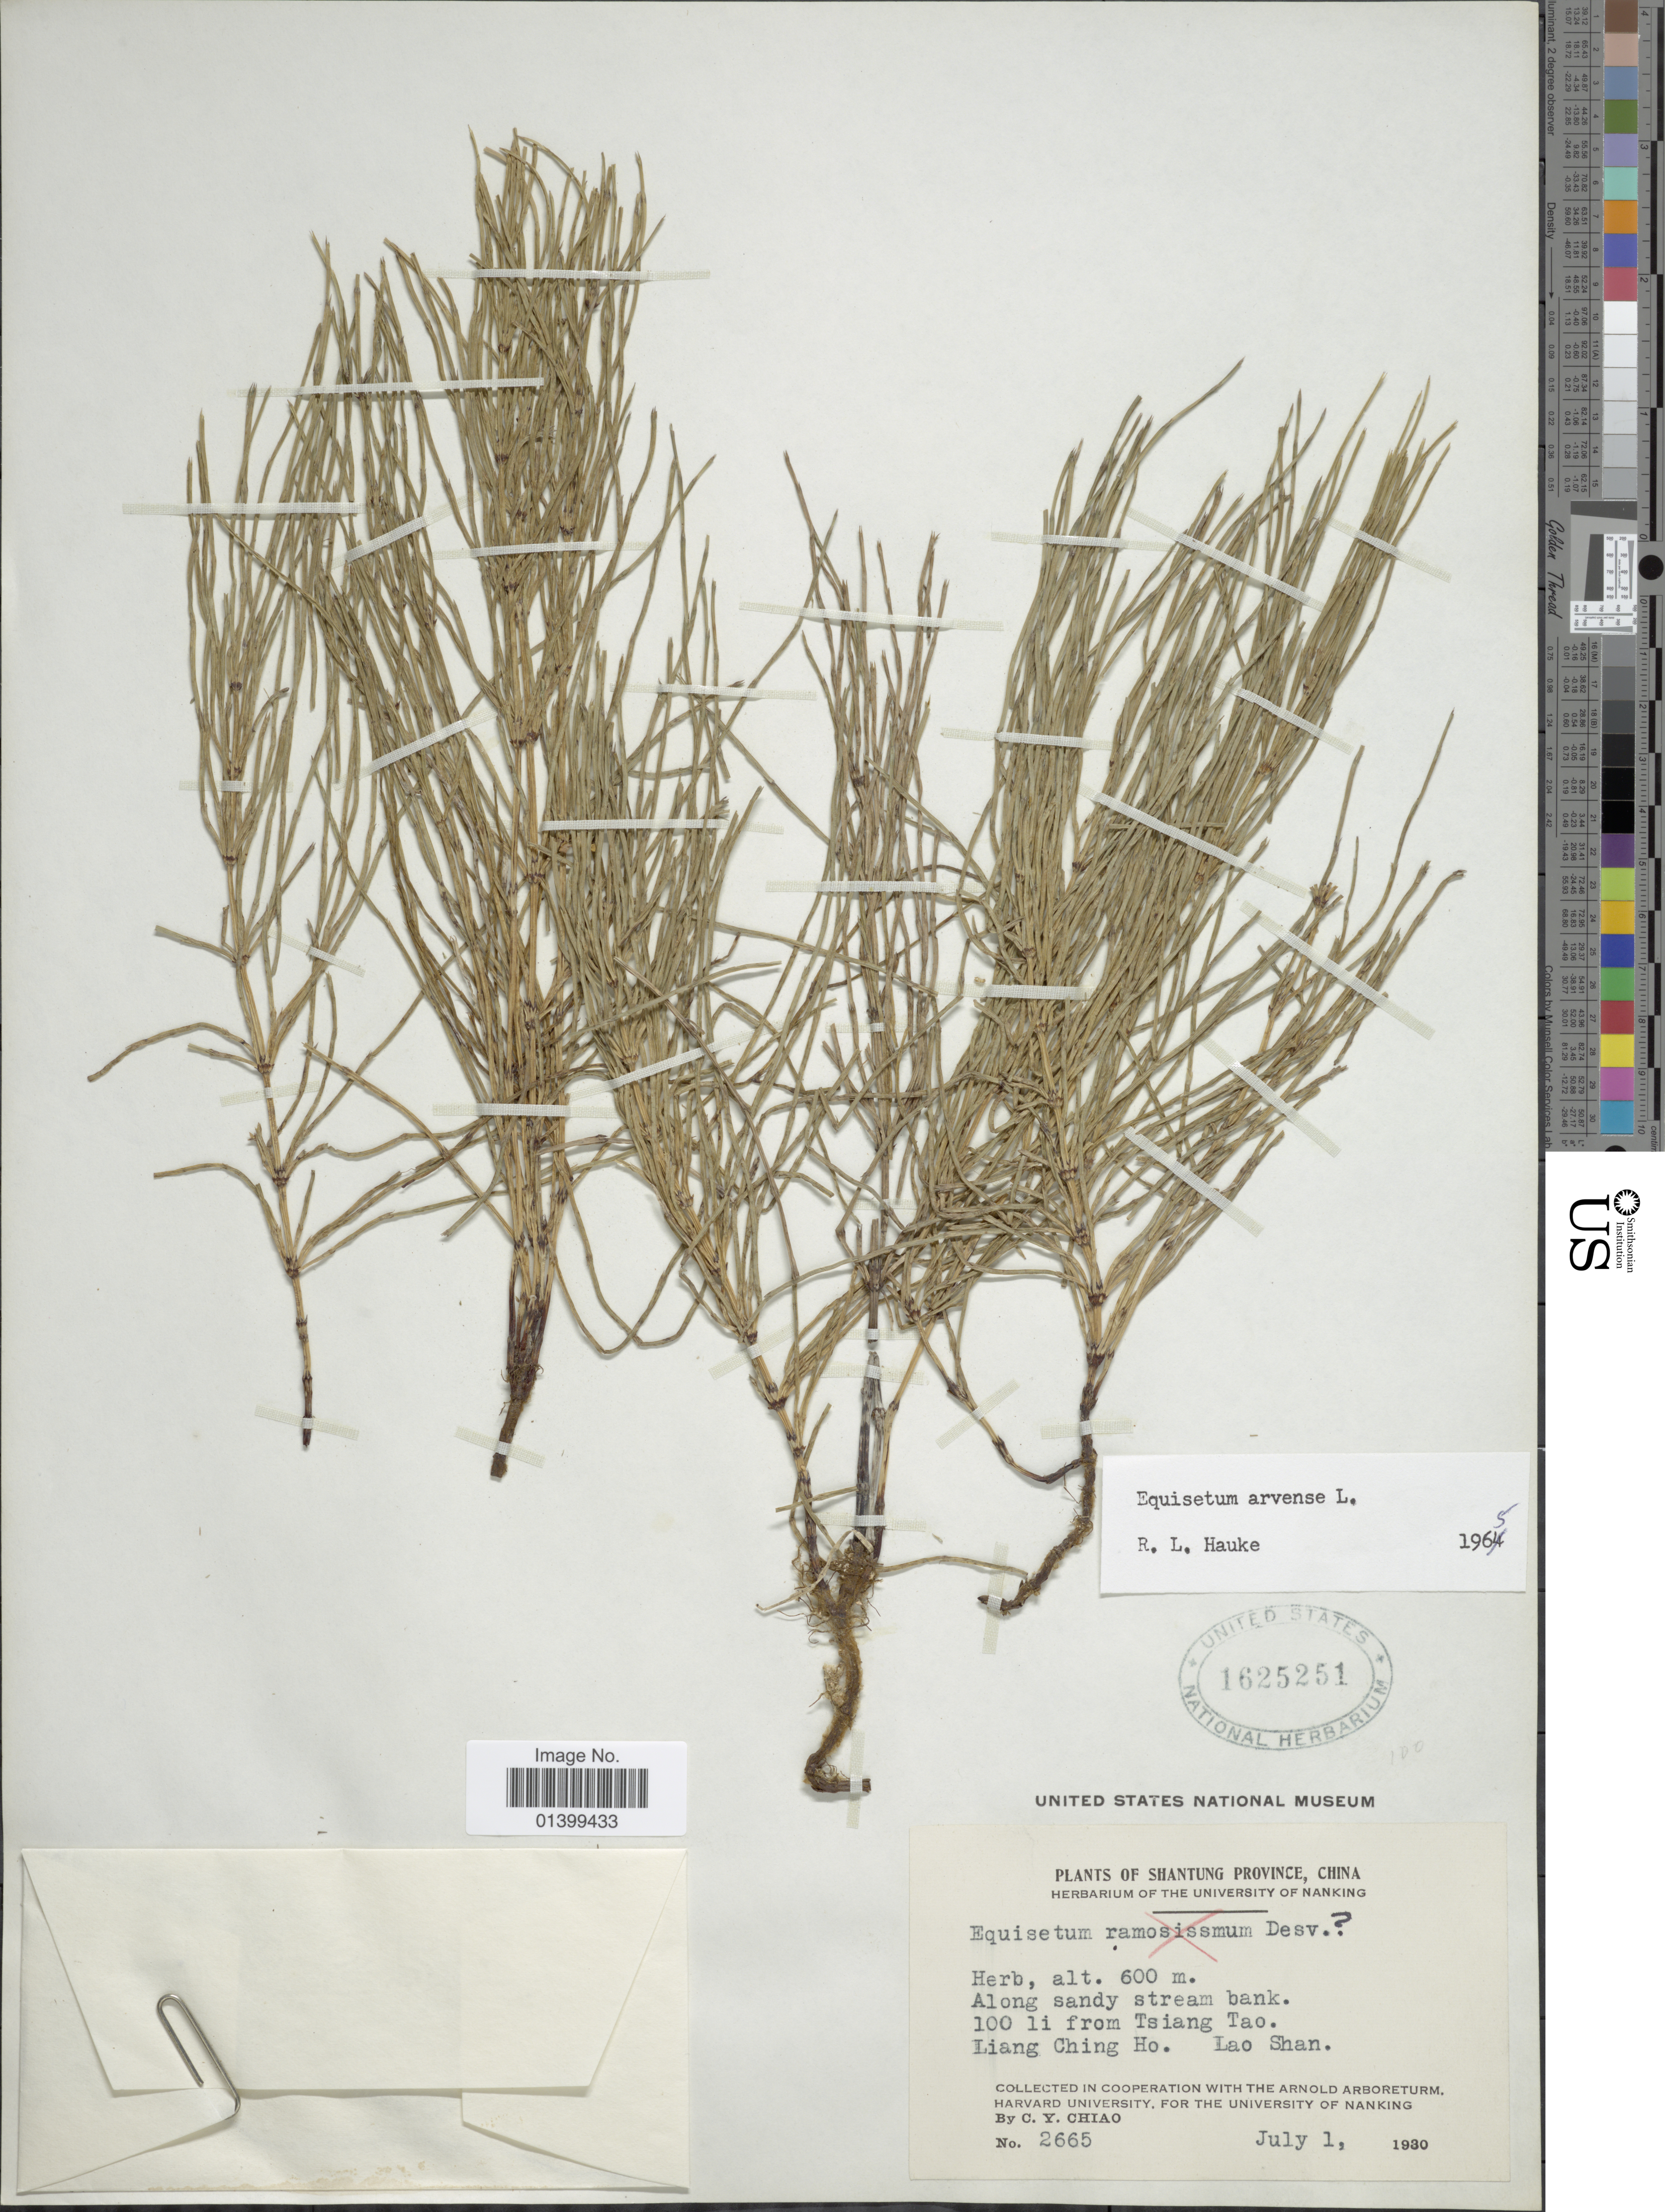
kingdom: Plantae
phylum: Tracheophyta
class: Polypodiopsida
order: Equisetales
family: Equisetaceae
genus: Equisetum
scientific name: Equisetum arvense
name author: L.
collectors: C. Y. Chiao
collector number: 2665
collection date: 1930-07-01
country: China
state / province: Shandong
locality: Shantung Province. 100 li from Tsiang Tao. Liang Ching Ho. Lao Shan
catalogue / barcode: US 1625251